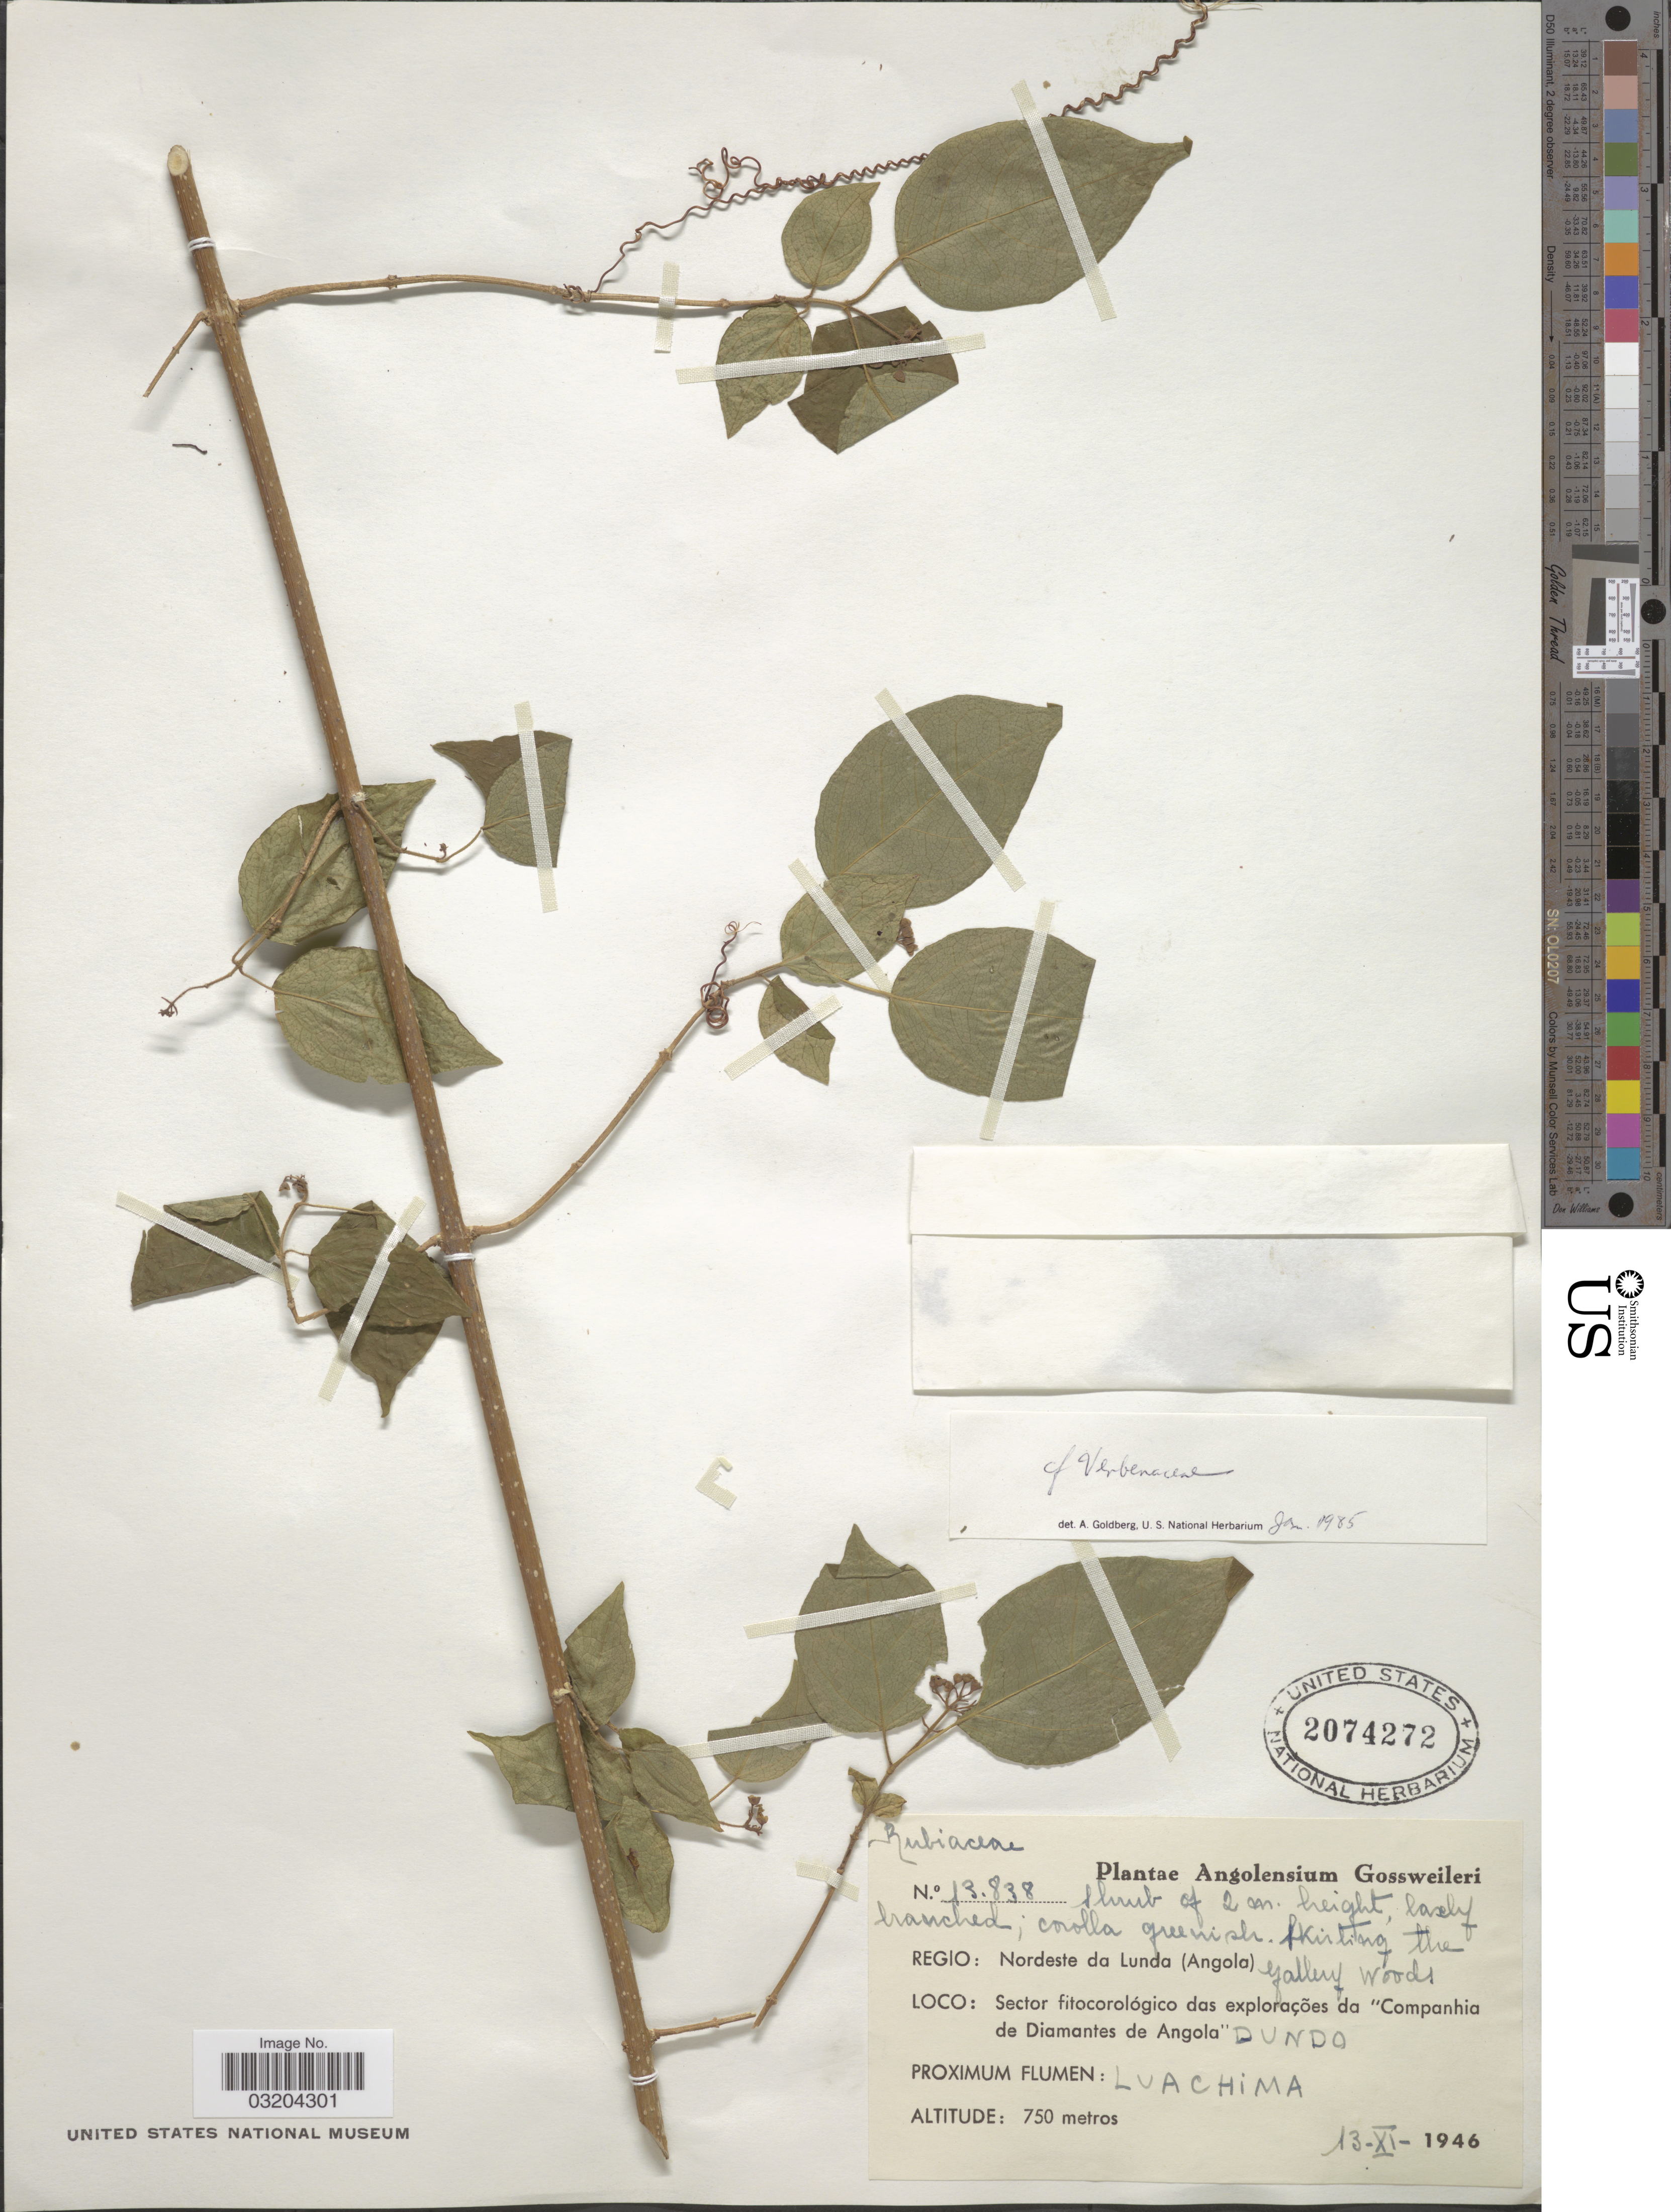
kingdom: Plantae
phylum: Tracheophyta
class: Magnoliopsida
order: Lamiales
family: Verbenaceae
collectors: -. Gossweiler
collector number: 13838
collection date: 1946-11-13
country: Angola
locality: Angolensium. Regio: Nordeste da Lunda. Sector fitocorológico das explorações da "Companhia de Diamantes de Angola" Dundo. Proximen flumen: Luachima.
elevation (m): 750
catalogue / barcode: US 2074272